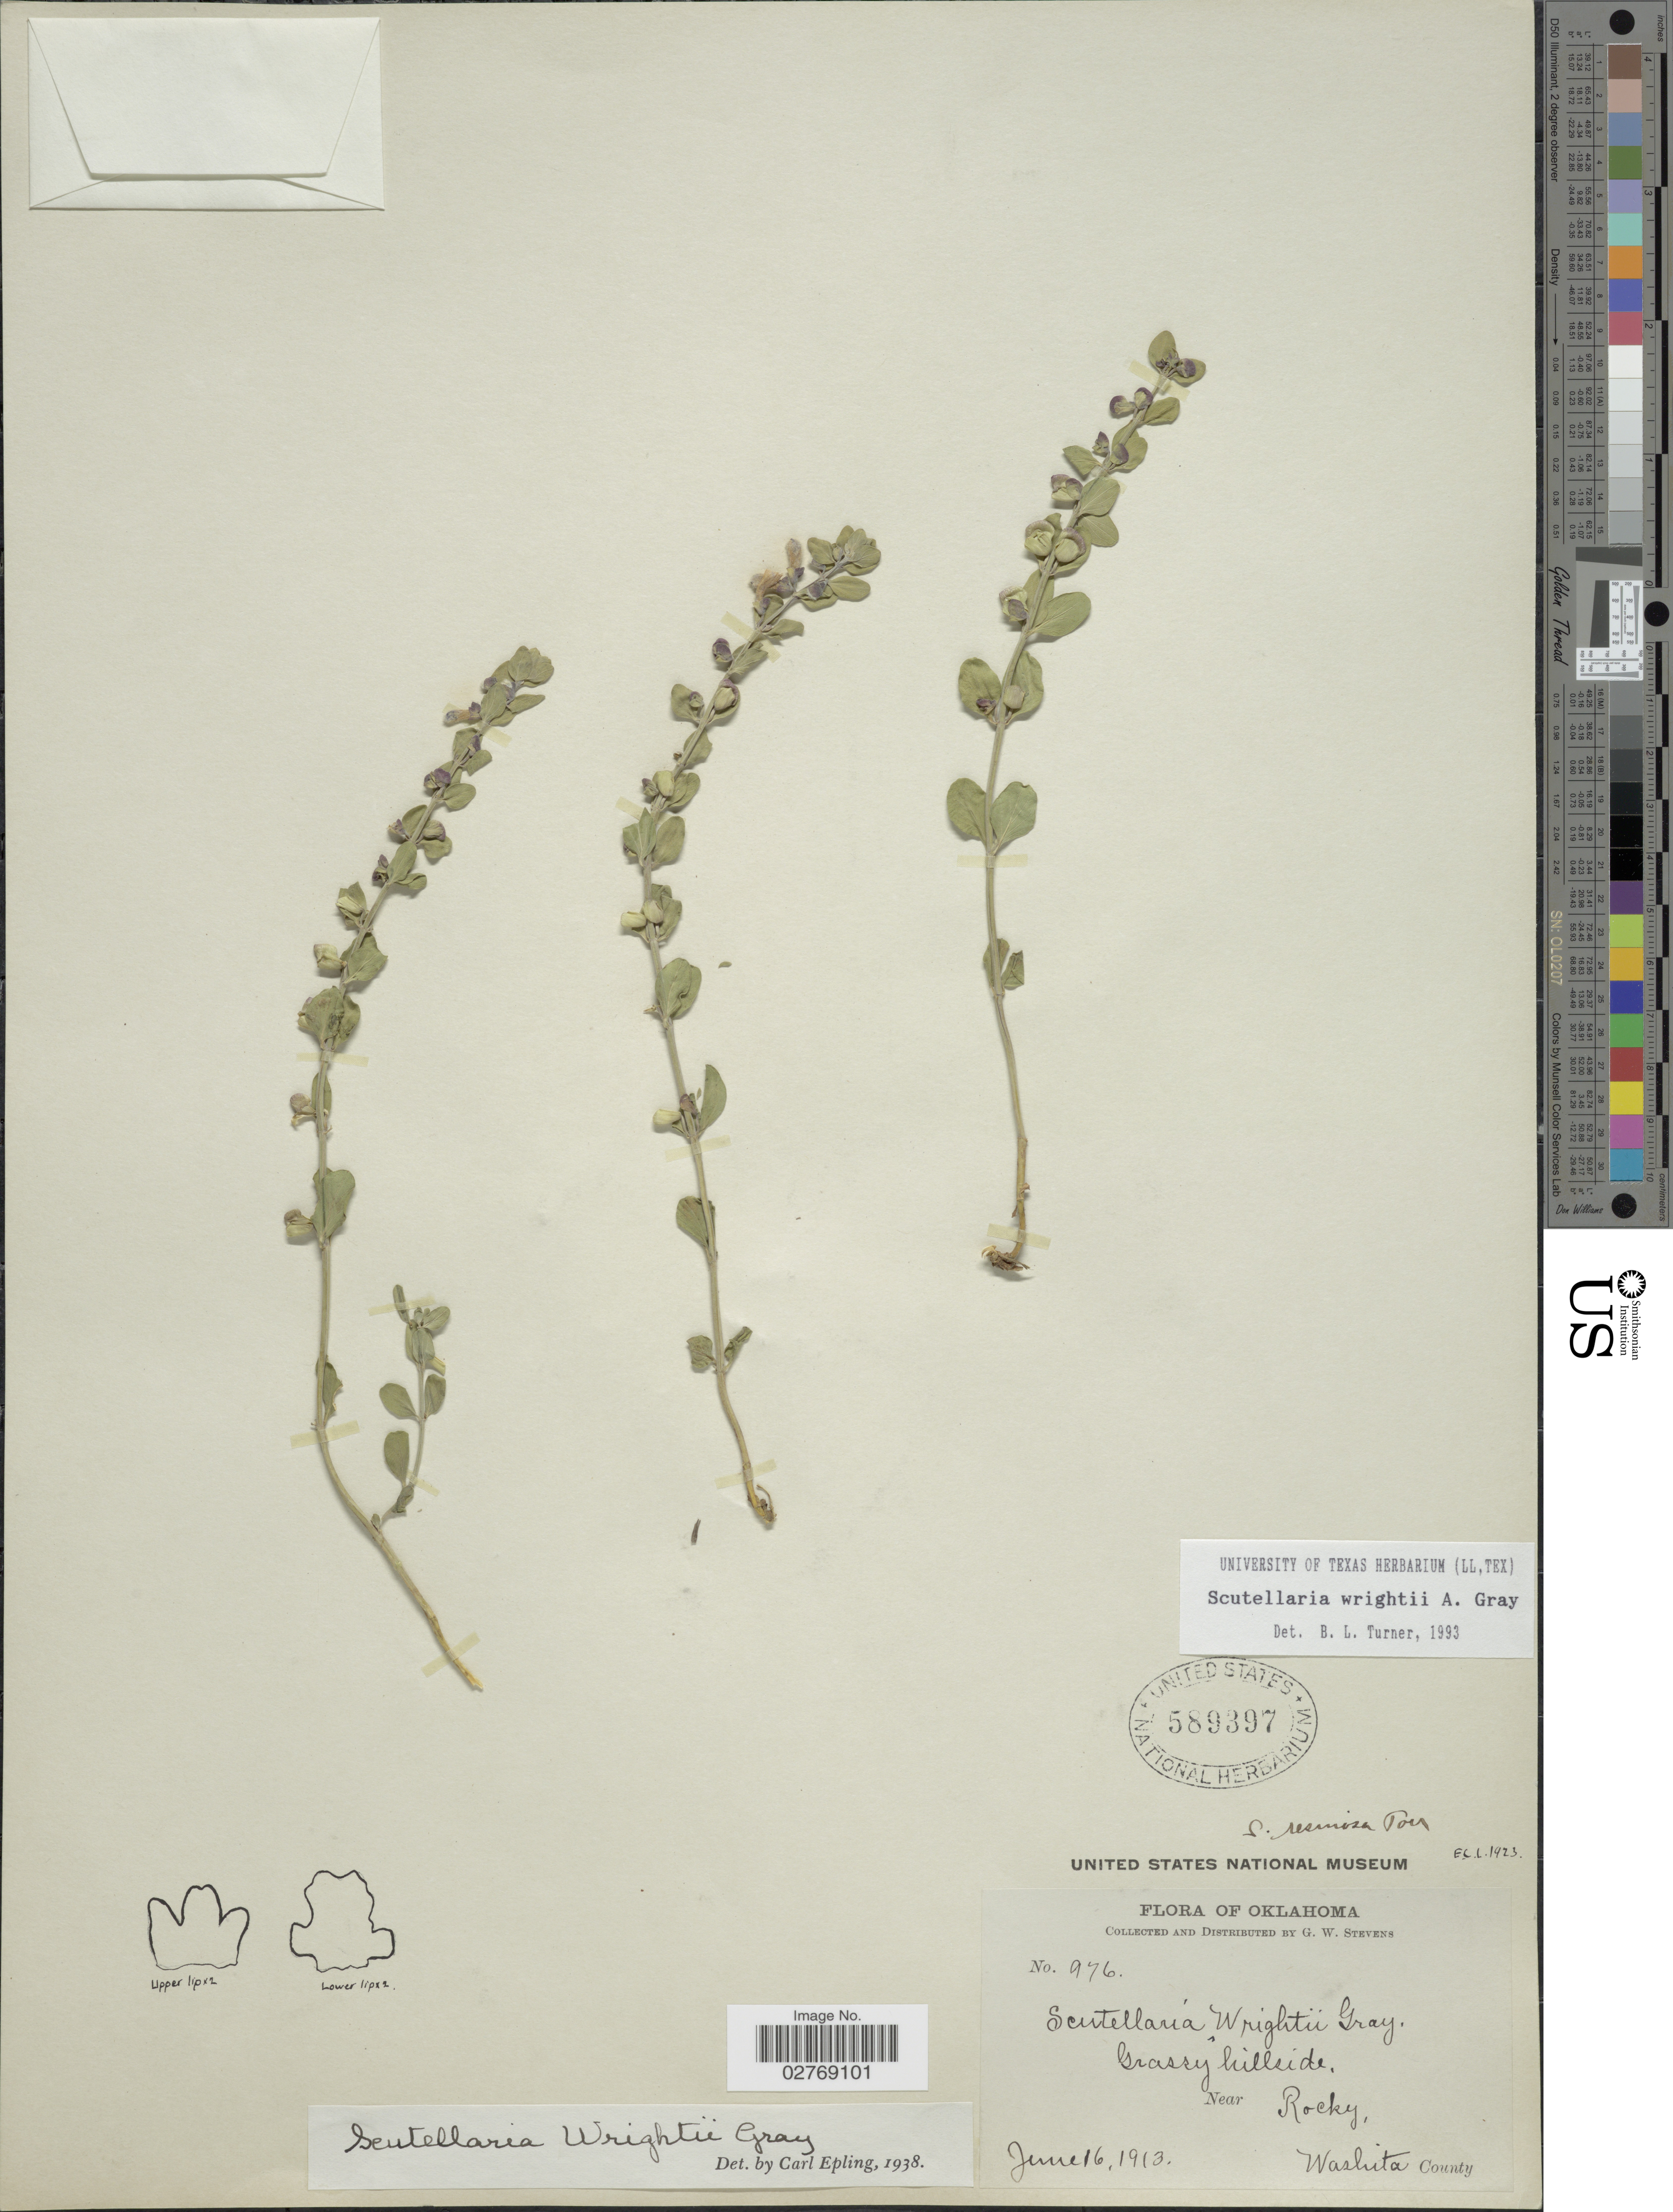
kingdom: Plantae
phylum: Tracheophyta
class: Magnoliopsida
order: Lamiales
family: Lamiaceae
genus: Scutellaria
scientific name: Scutellaria wrightii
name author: A. Gray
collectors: G. W. Stevens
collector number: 976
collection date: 1913-06-16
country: United States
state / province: Oklahoma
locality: Near Rocky, Washita County.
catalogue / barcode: US 589397